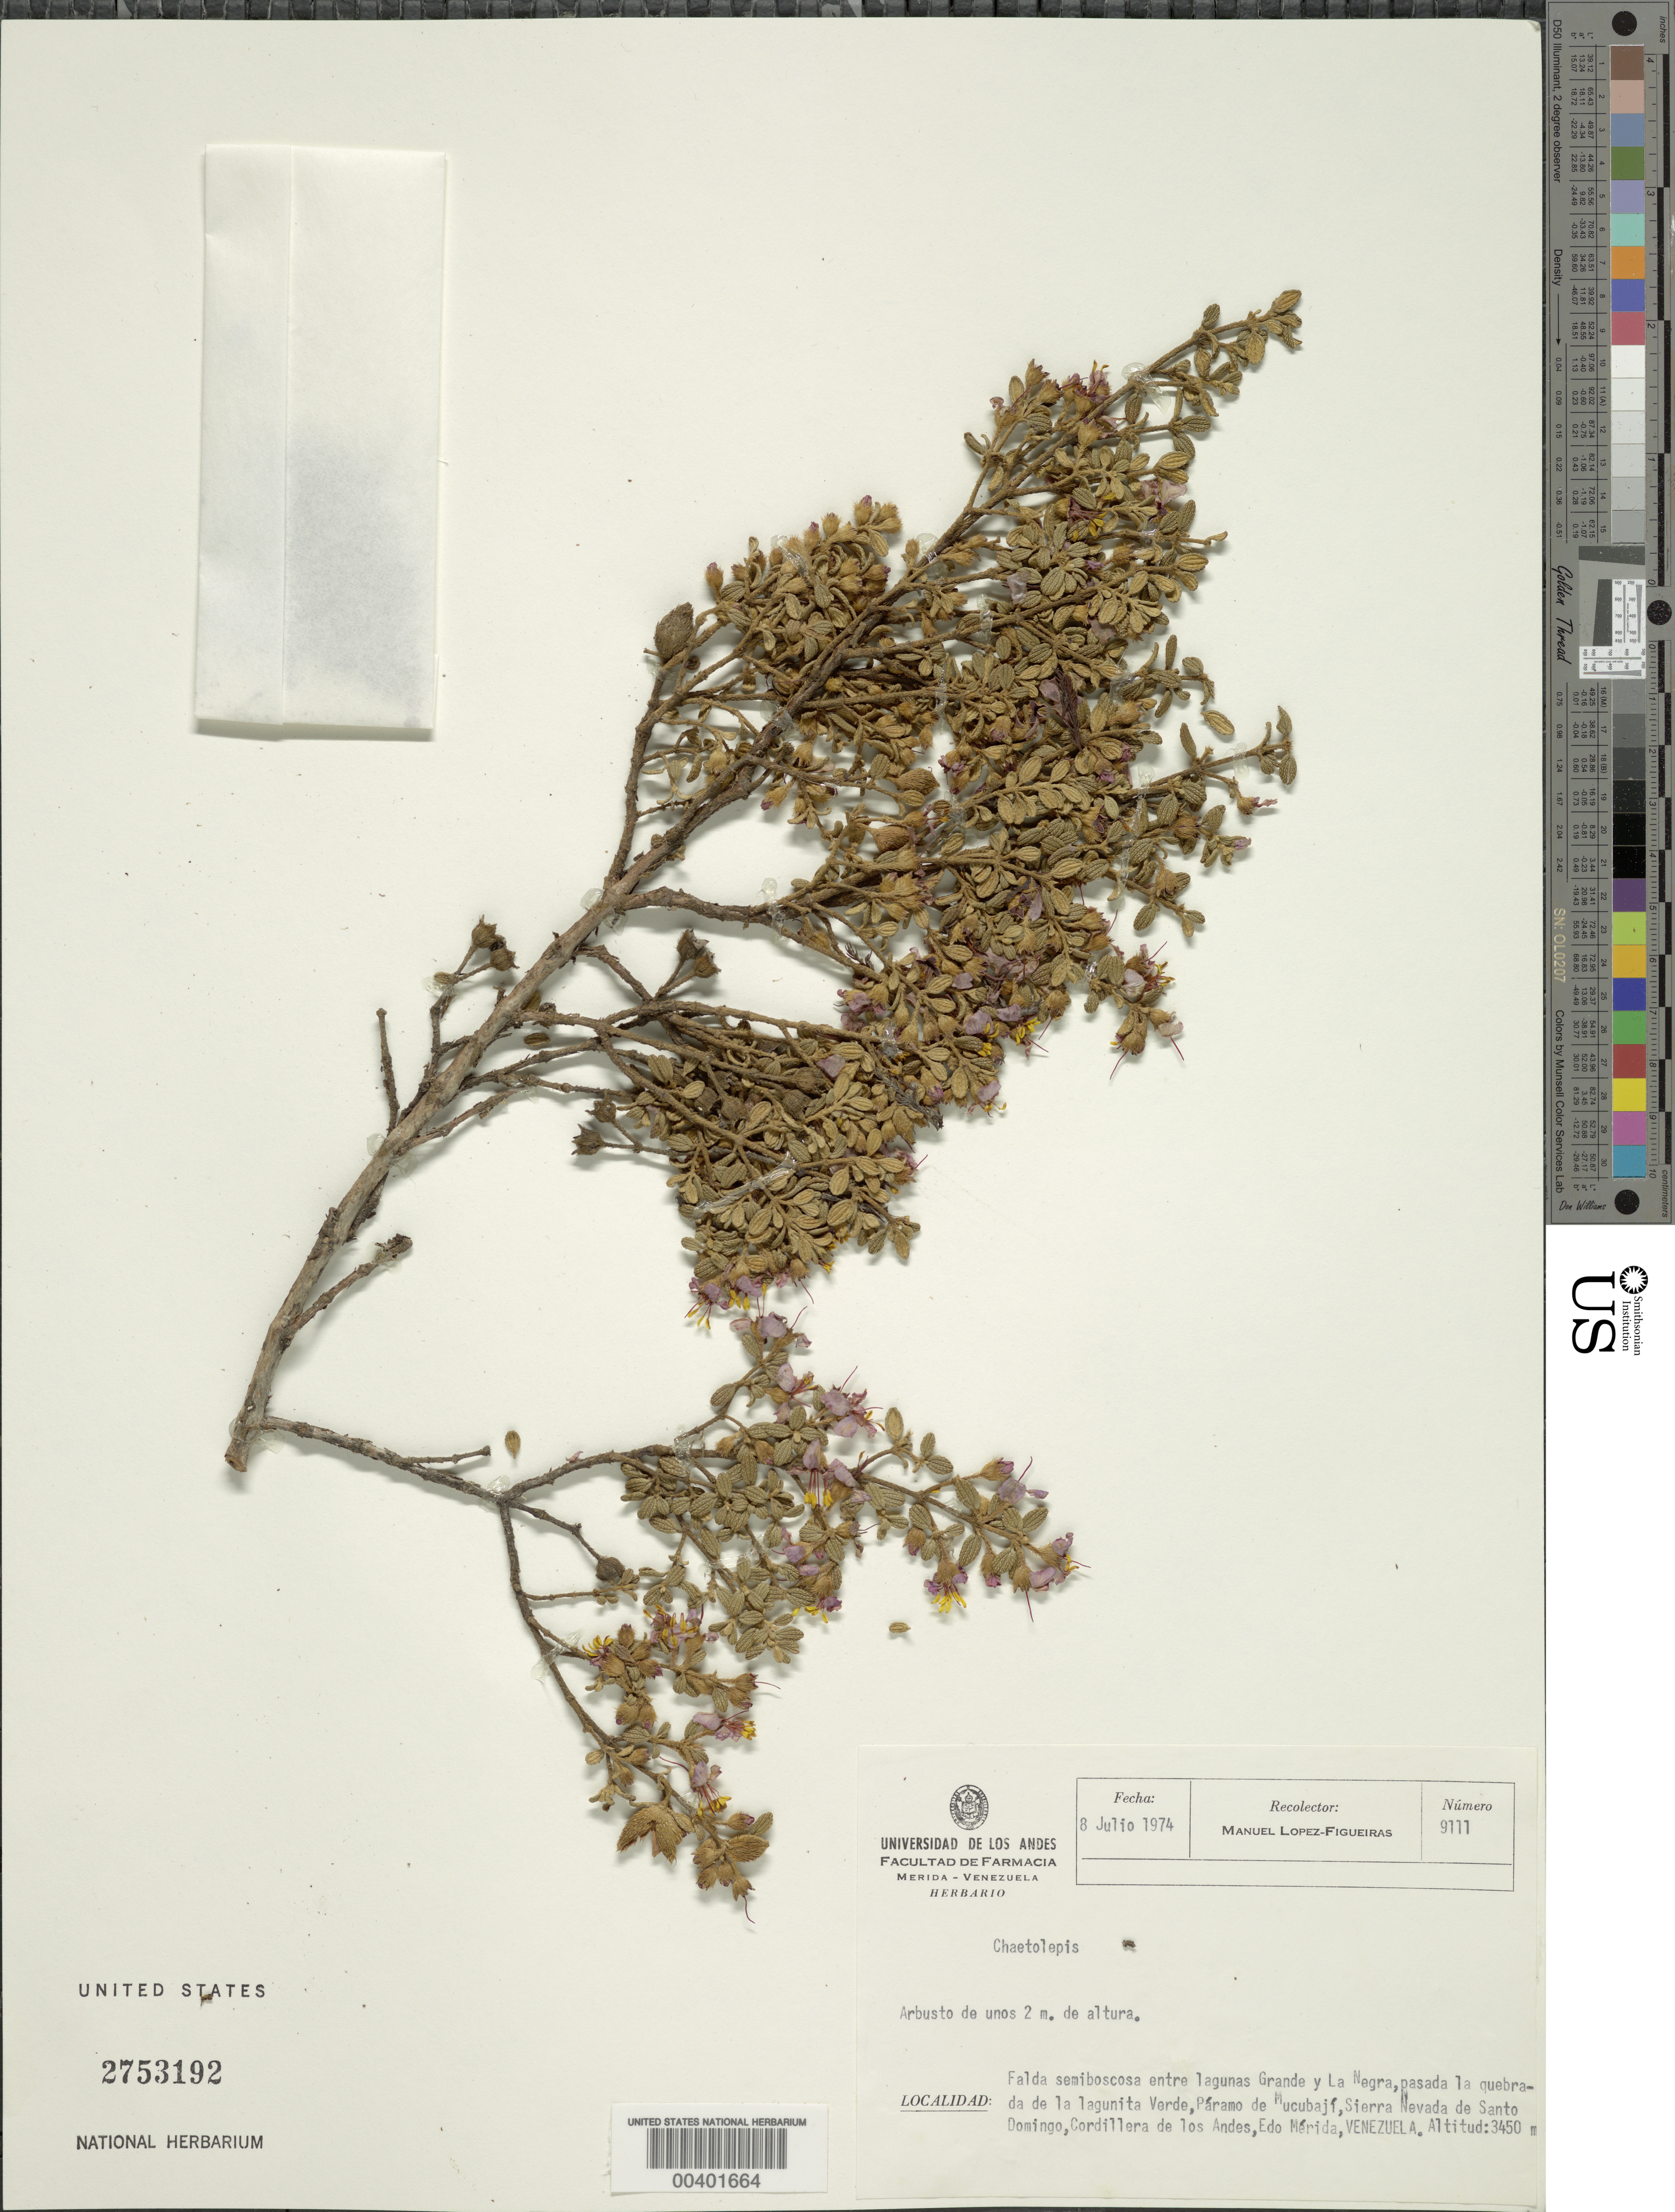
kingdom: Plantae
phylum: Tracheophyta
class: Magnoliopsida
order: Myrtales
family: Melastomataceae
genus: Chaetolepis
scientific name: Chaetolepis sp.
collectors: M. López Figueiras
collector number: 9111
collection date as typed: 08 Jul 1974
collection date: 1974-07-08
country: Venezuela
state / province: Mérida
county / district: Rangel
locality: Falda semiboscosa entre laguanas Grande y La Negra, pasada la qda. de la lagunita Verde, Páramo de Mucubají. Mucubaji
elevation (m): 3450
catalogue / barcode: US 2753192